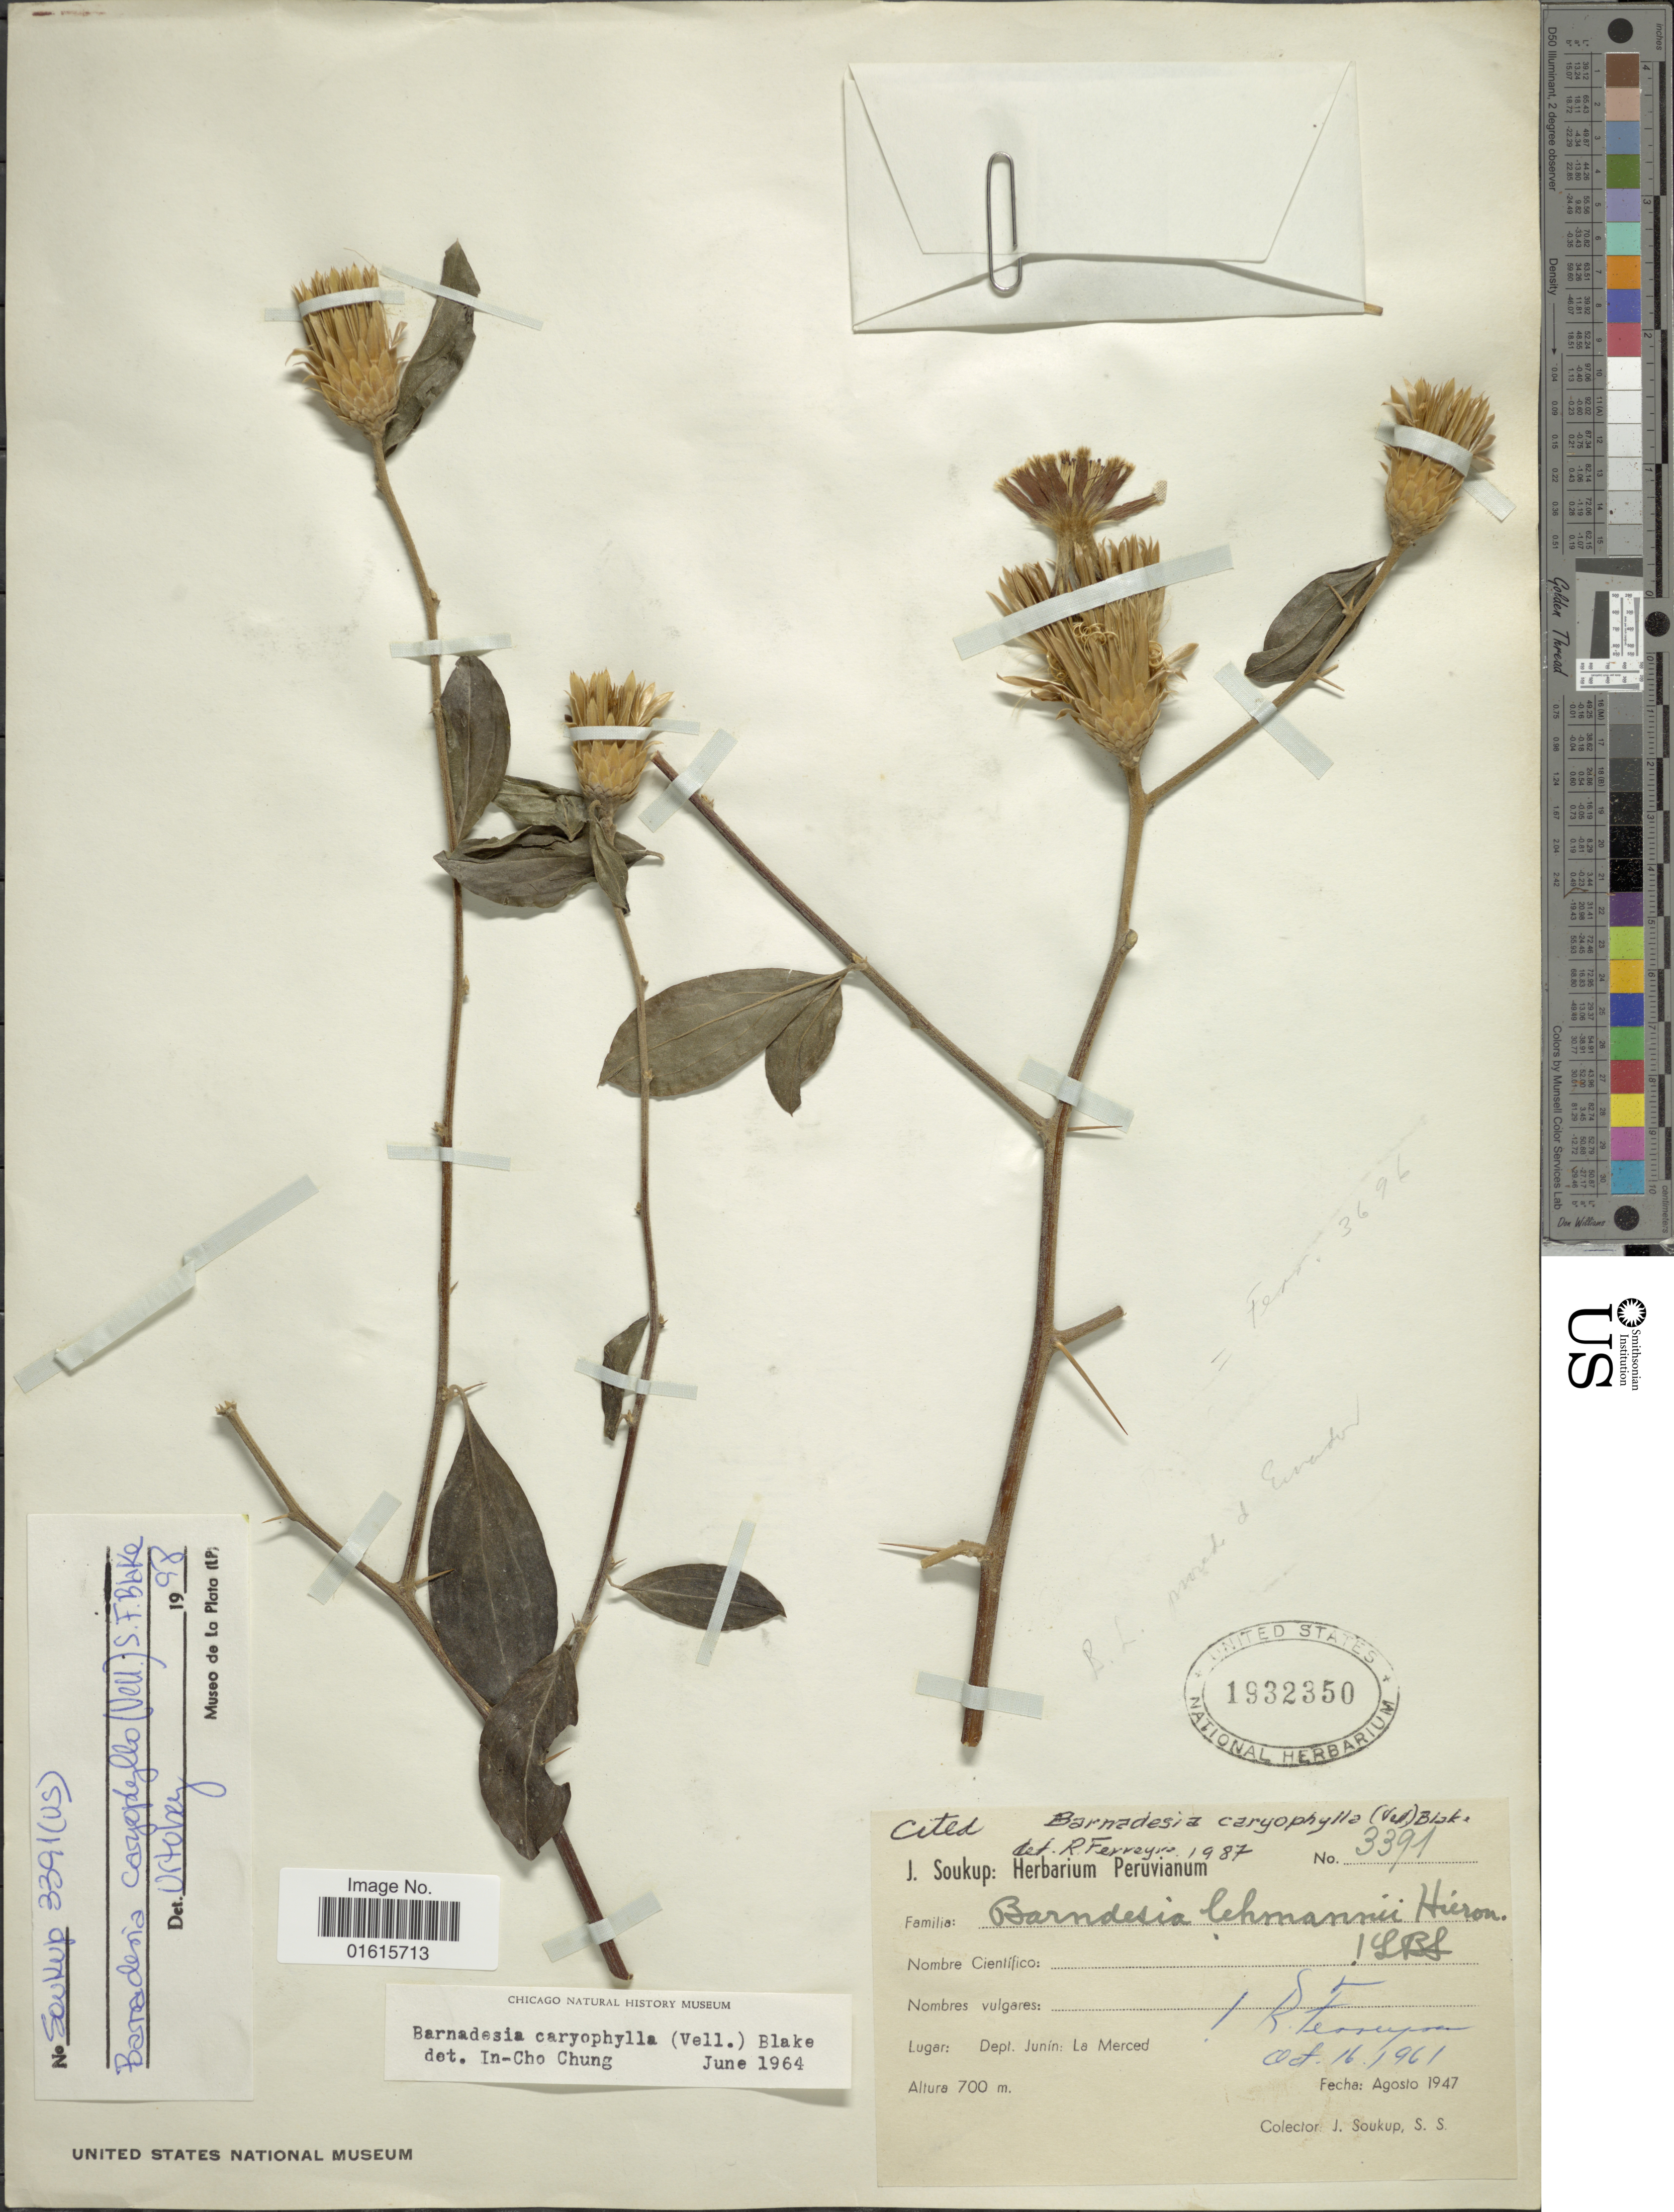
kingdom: Plantae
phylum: Tracheophyta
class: Magnoliopsida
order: Asterales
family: Asteraceae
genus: Barnadesia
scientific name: Barnadesia caryophylla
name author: (Vell.) S.F. Blake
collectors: J. Soukup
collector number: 3391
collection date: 1961-10-16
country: Peru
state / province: Junín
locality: La Merced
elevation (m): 700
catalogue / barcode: US 1932350